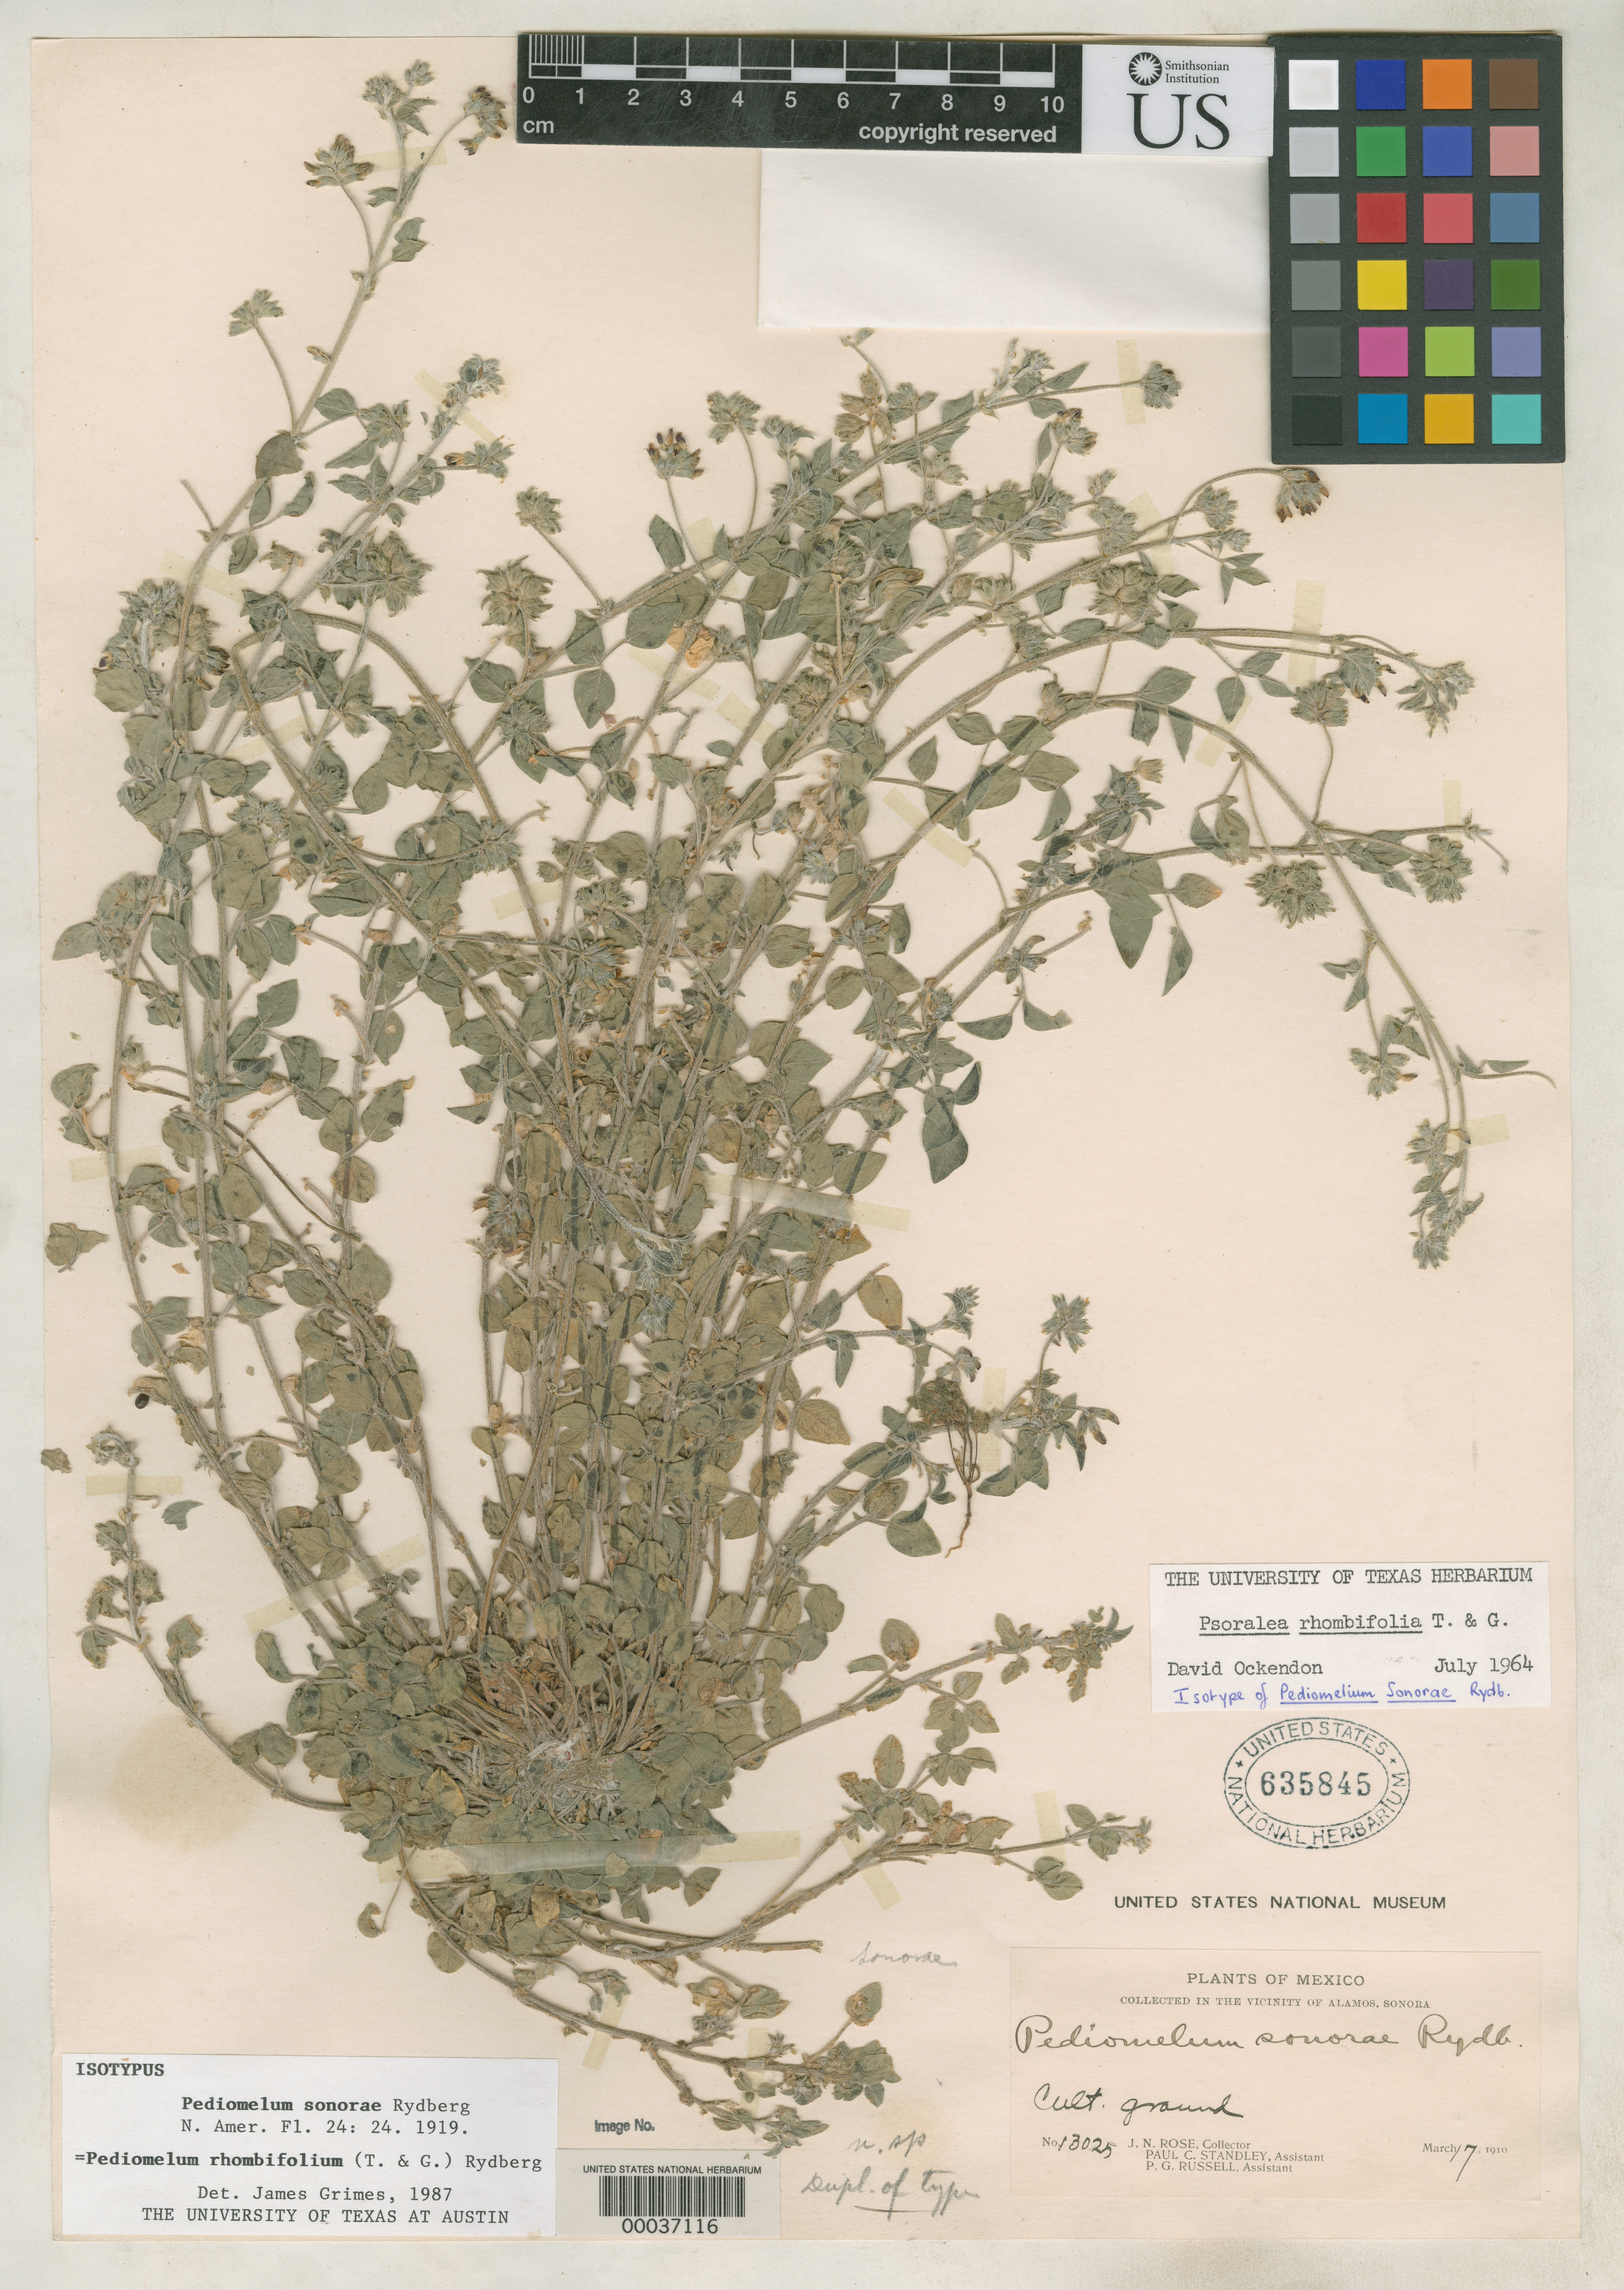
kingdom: Plantae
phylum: Tracheophyta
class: Magnoliopsida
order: Fabales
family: Fabaceae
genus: Pediomelum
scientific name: Pediomelum sonorae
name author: Rydb.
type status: Isotype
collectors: J. N. Rose, P. C. Standley & P. G. Russell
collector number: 13025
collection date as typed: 17 Mar 1900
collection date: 1900-03-17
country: Mexico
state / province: Sonora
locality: Vicinity of Alamos.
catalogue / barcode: US 635845